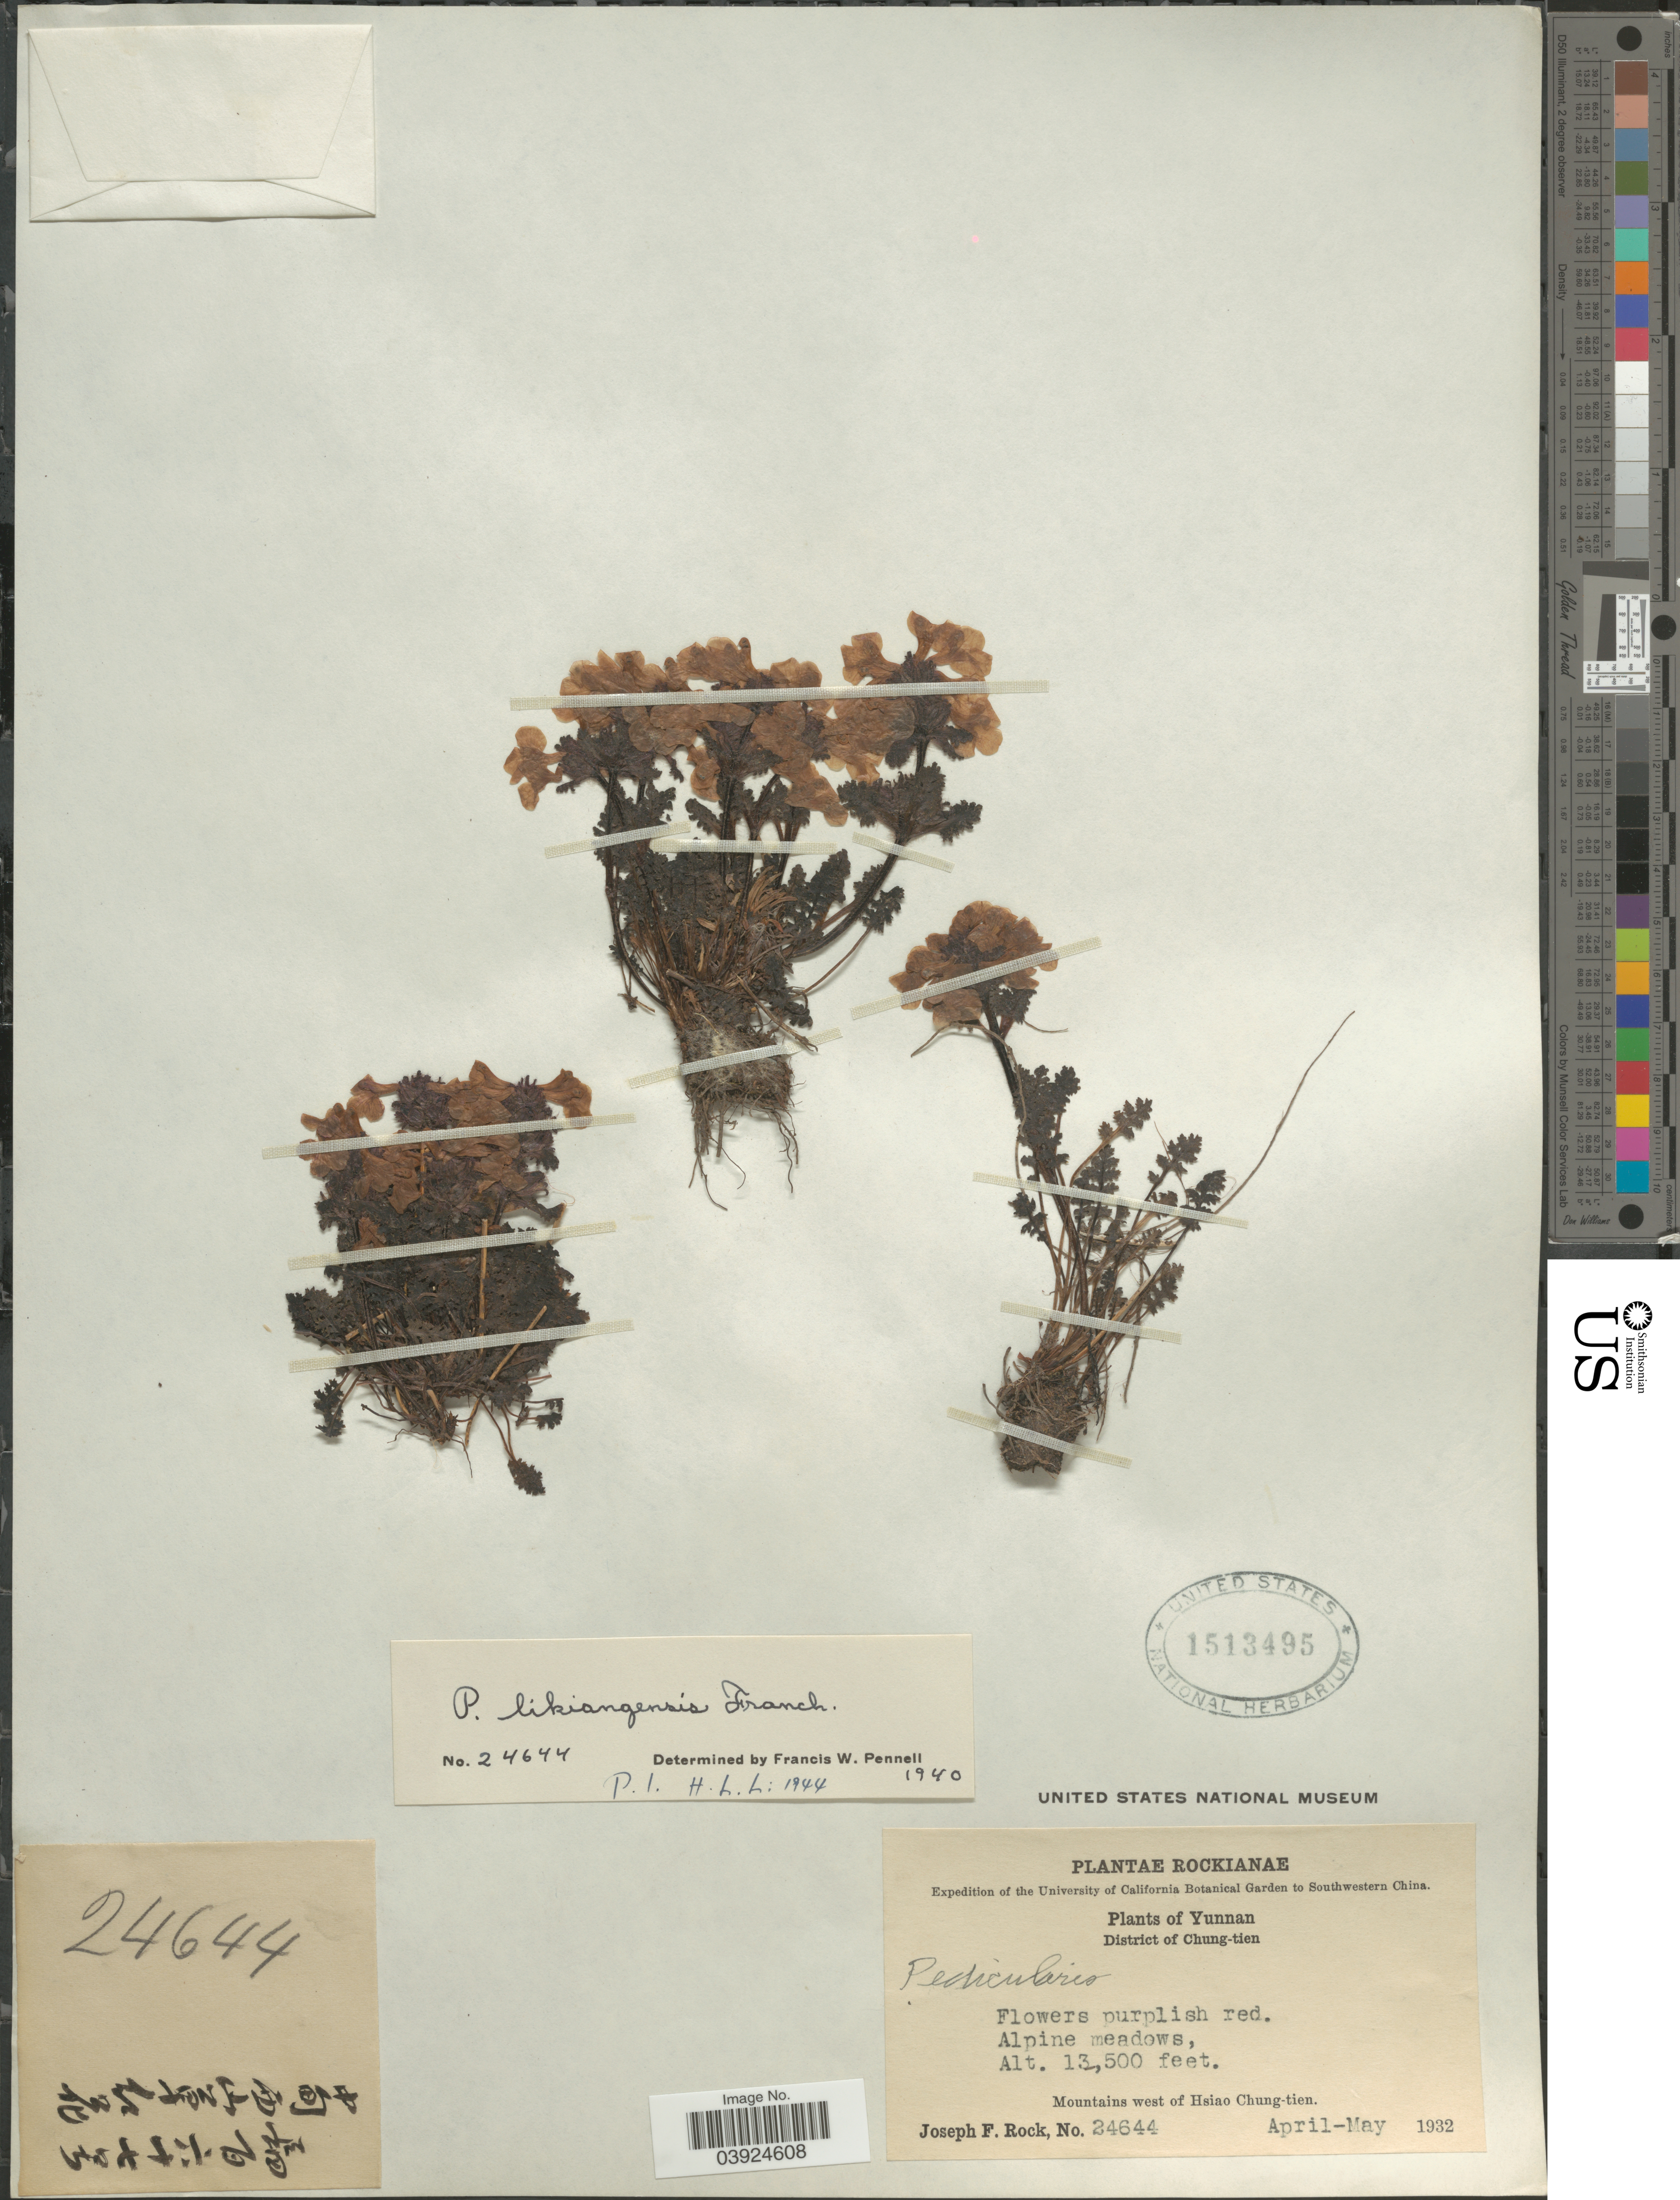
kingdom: Plantae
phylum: Tracheophyta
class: Magnoliopsida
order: Lamiales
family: Orobanchaceae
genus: Pedicularis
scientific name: Pedicularis likiangensis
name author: Franch. ex Maxim.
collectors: J. F. Rock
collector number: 24644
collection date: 1932-04/1932-05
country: China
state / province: Yunnan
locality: Southwestern China. District of Chung-tien/ Mountains west of Hsiao Chung-tien.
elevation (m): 4115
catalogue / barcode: US 1513495